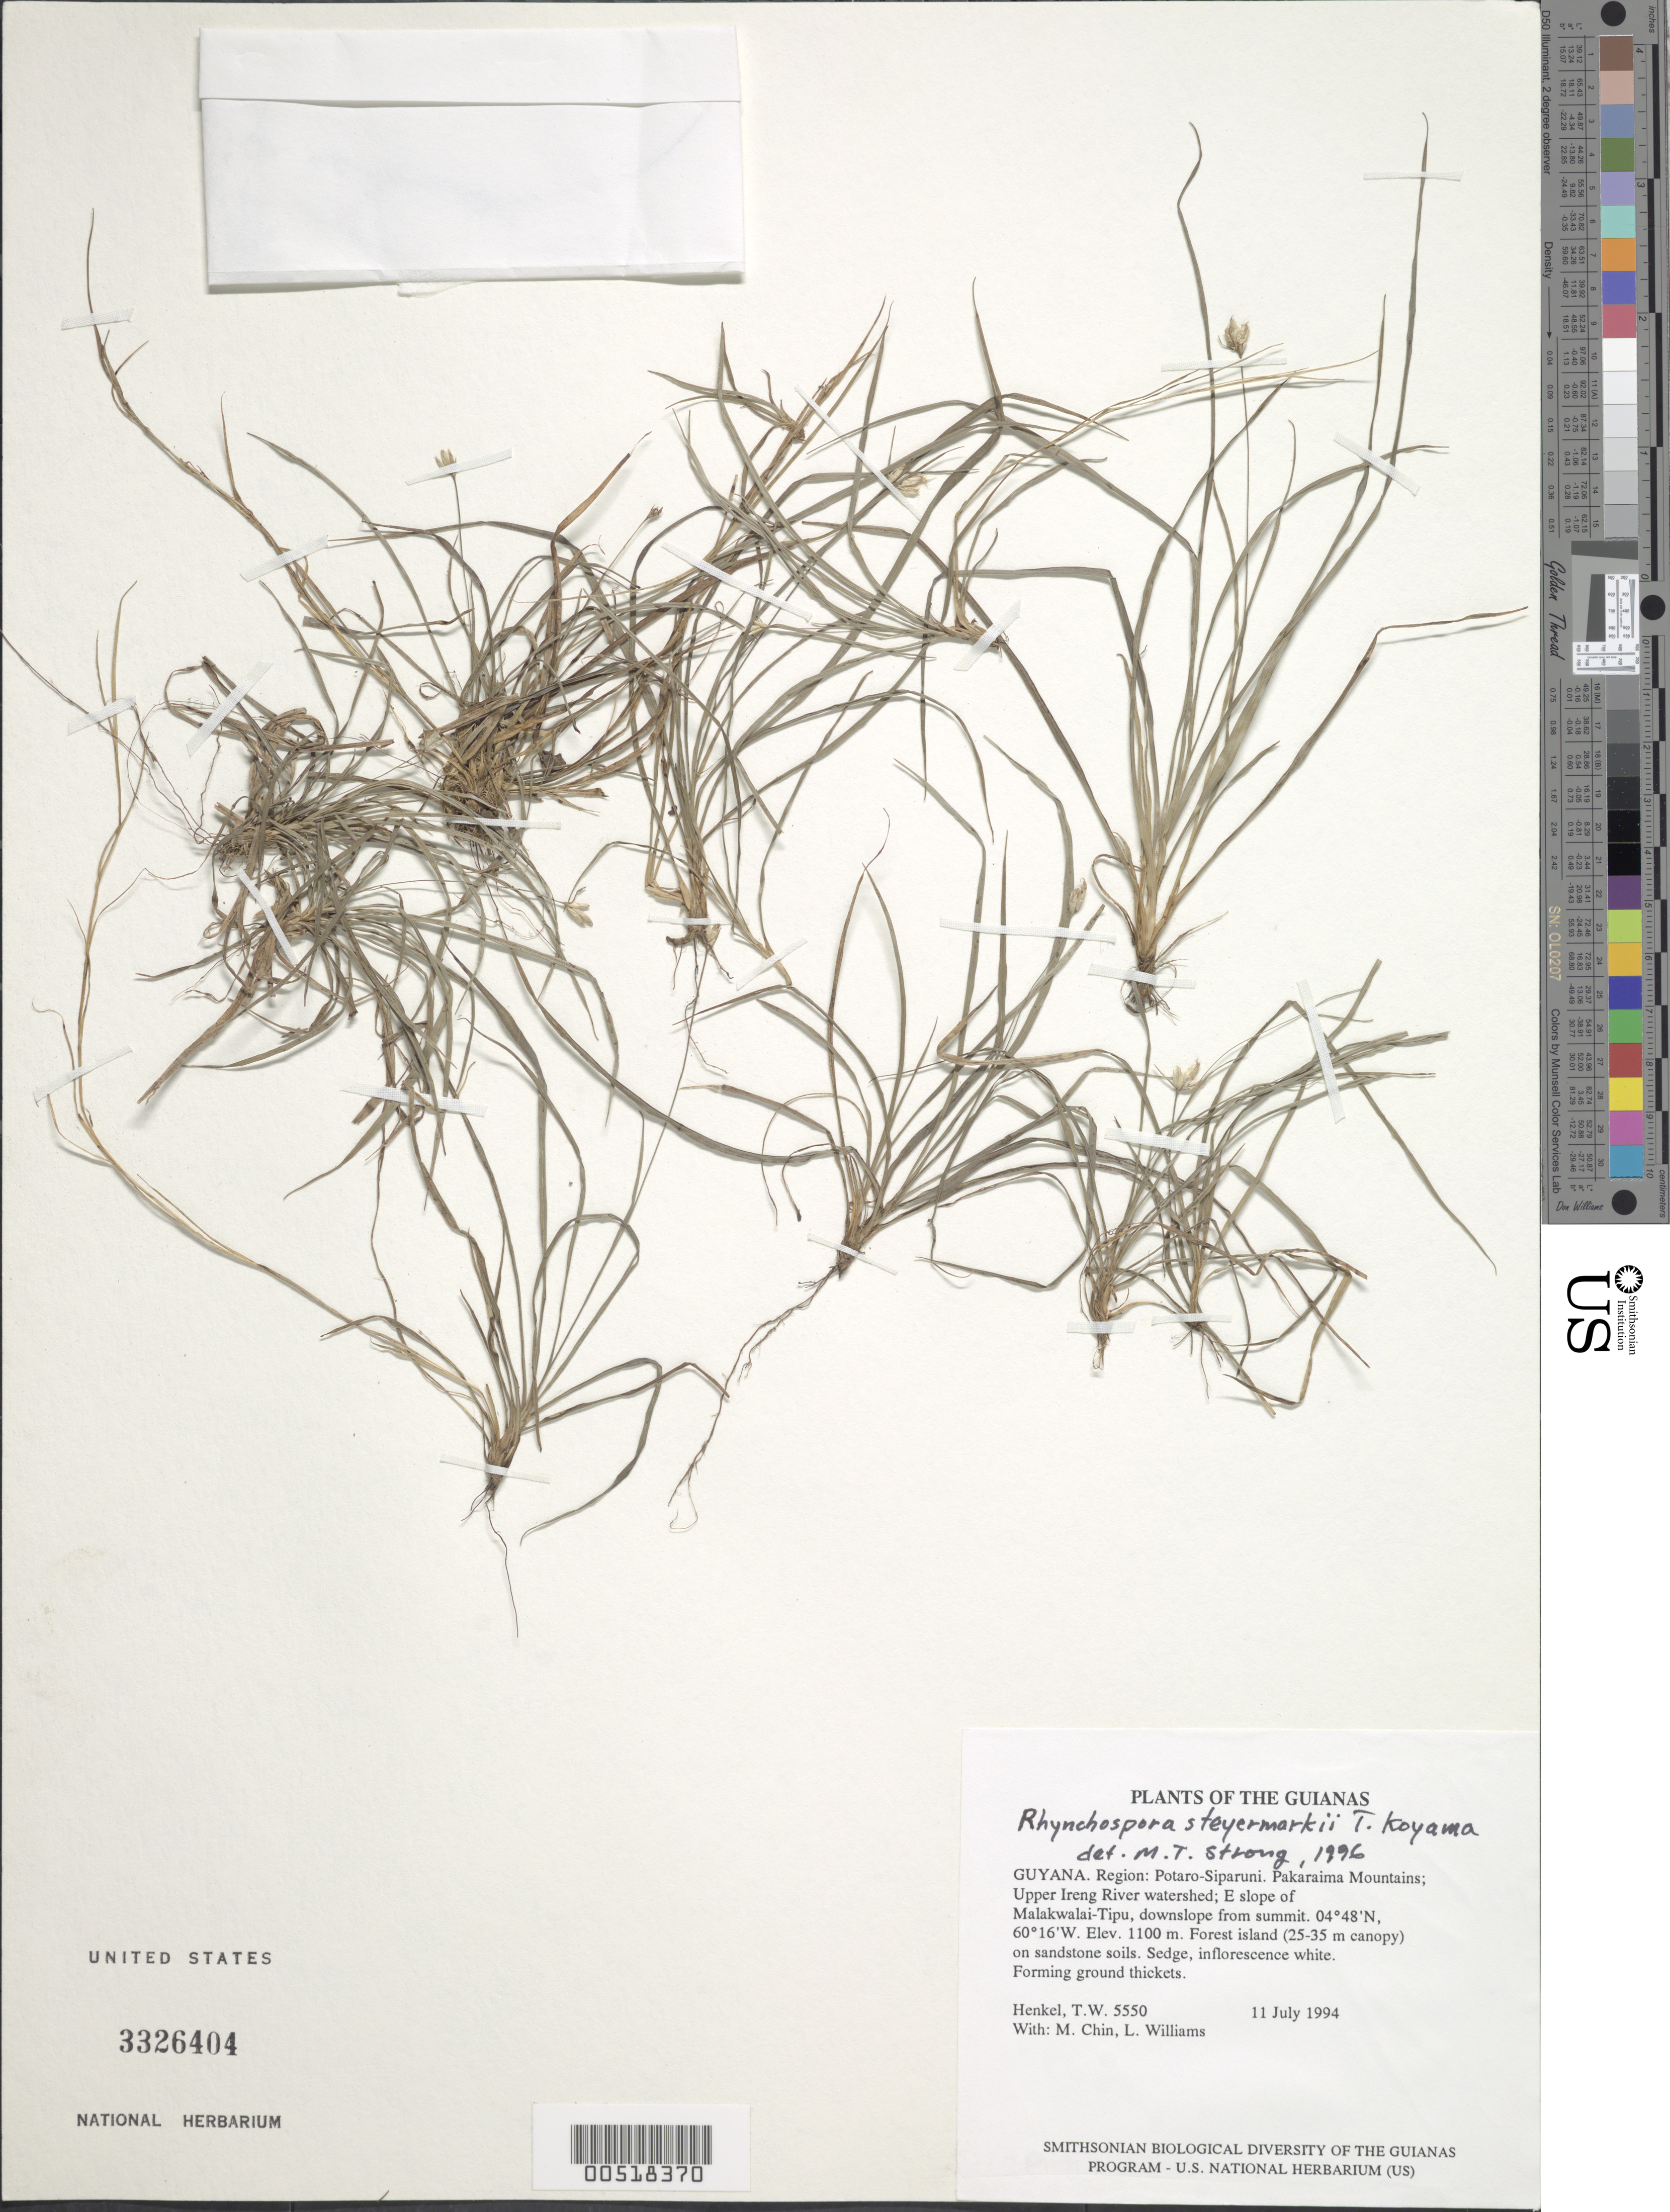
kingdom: Plantae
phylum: Tracheophyta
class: Liliopsida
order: Poales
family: Cyperaceae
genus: Rhynchospora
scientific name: Rhynchospora steyermarkii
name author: T. Koyama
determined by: Strong, M. T., (US), Smithsonian Institution - National Museum of Natural History (UNITED STATES)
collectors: T. Henkel, M. Chin & L. Williams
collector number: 5550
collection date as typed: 11 July 1994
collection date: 1994-07-11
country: Guyana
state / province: Potaro-Siparuni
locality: Pakaraima Mts; Upper Ireng watershed; E slope of Malakwalai-Tipu, downslope from summit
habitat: Forest island (25-35 m canopy) on sandstone soils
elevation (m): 1100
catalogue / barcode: US 3326404